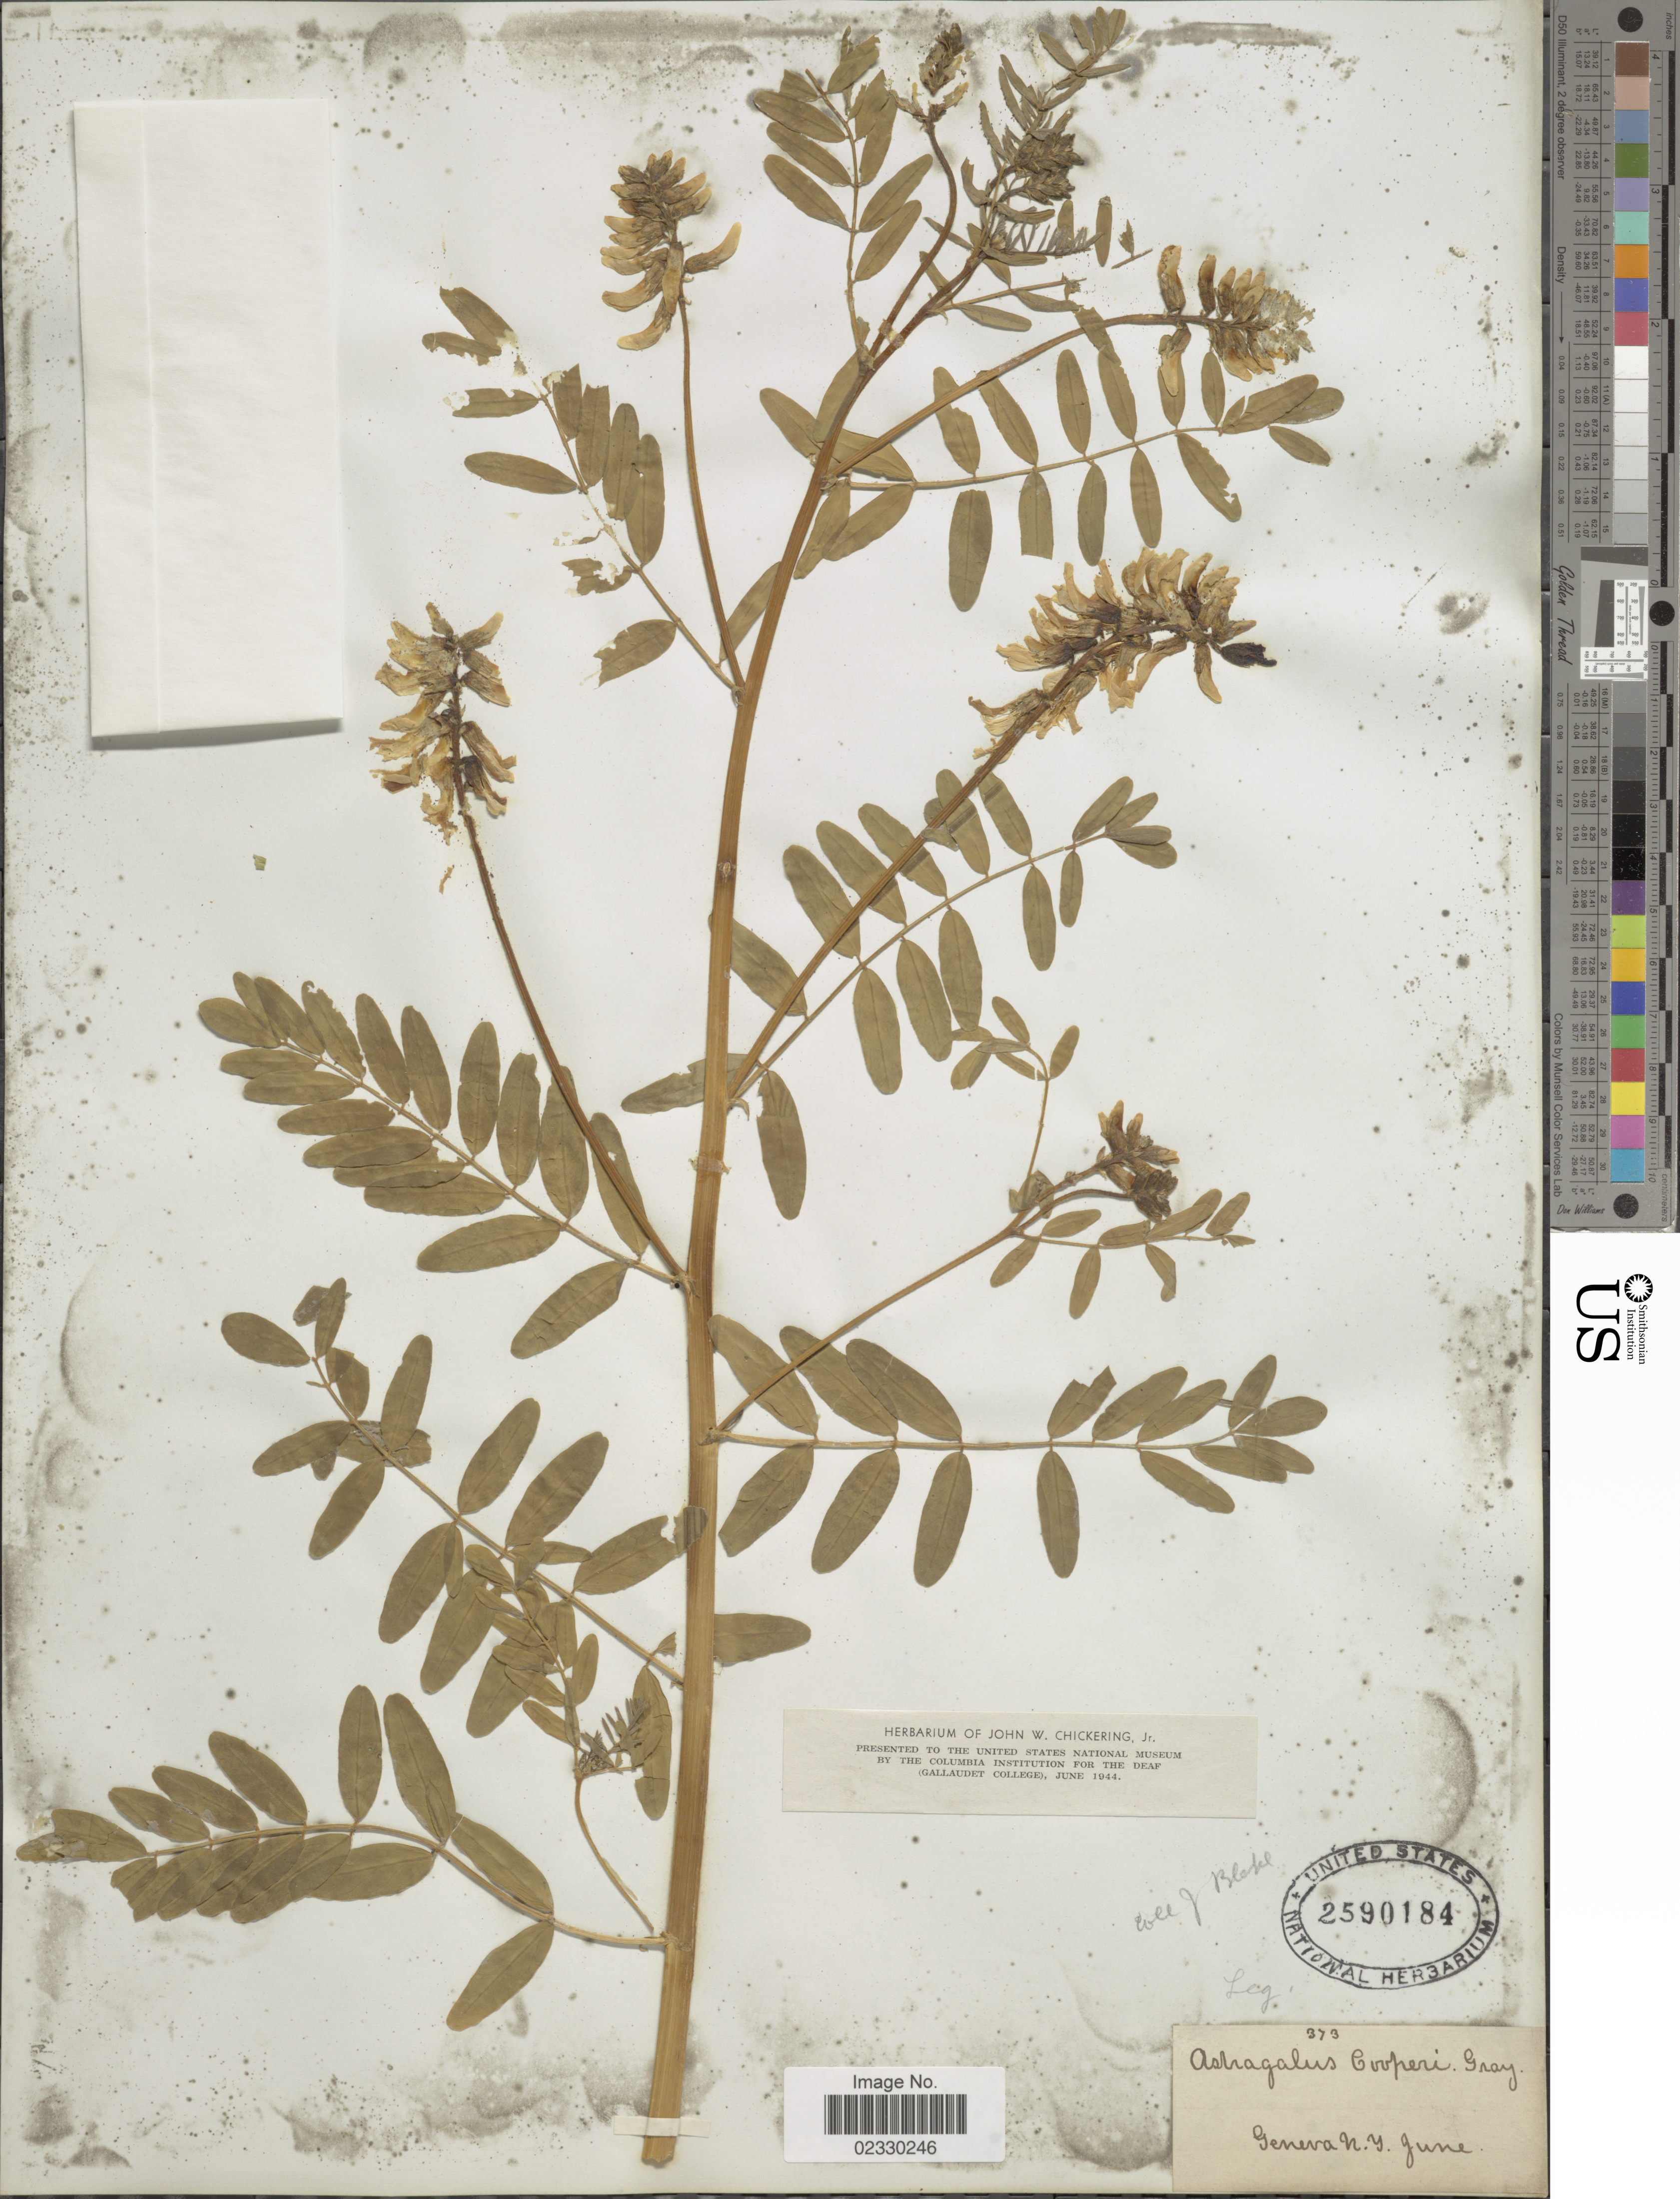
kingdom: Plantae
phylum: Tracheophyta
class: Magnoliopsida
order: Fabales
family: Fabaceae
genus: Astragalus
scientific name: Astragalus cooperi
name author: A. Gray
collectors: ex herb. J.W. Chickering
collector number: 373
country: United States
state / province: New York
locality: Geneva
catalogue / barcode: US 2590184